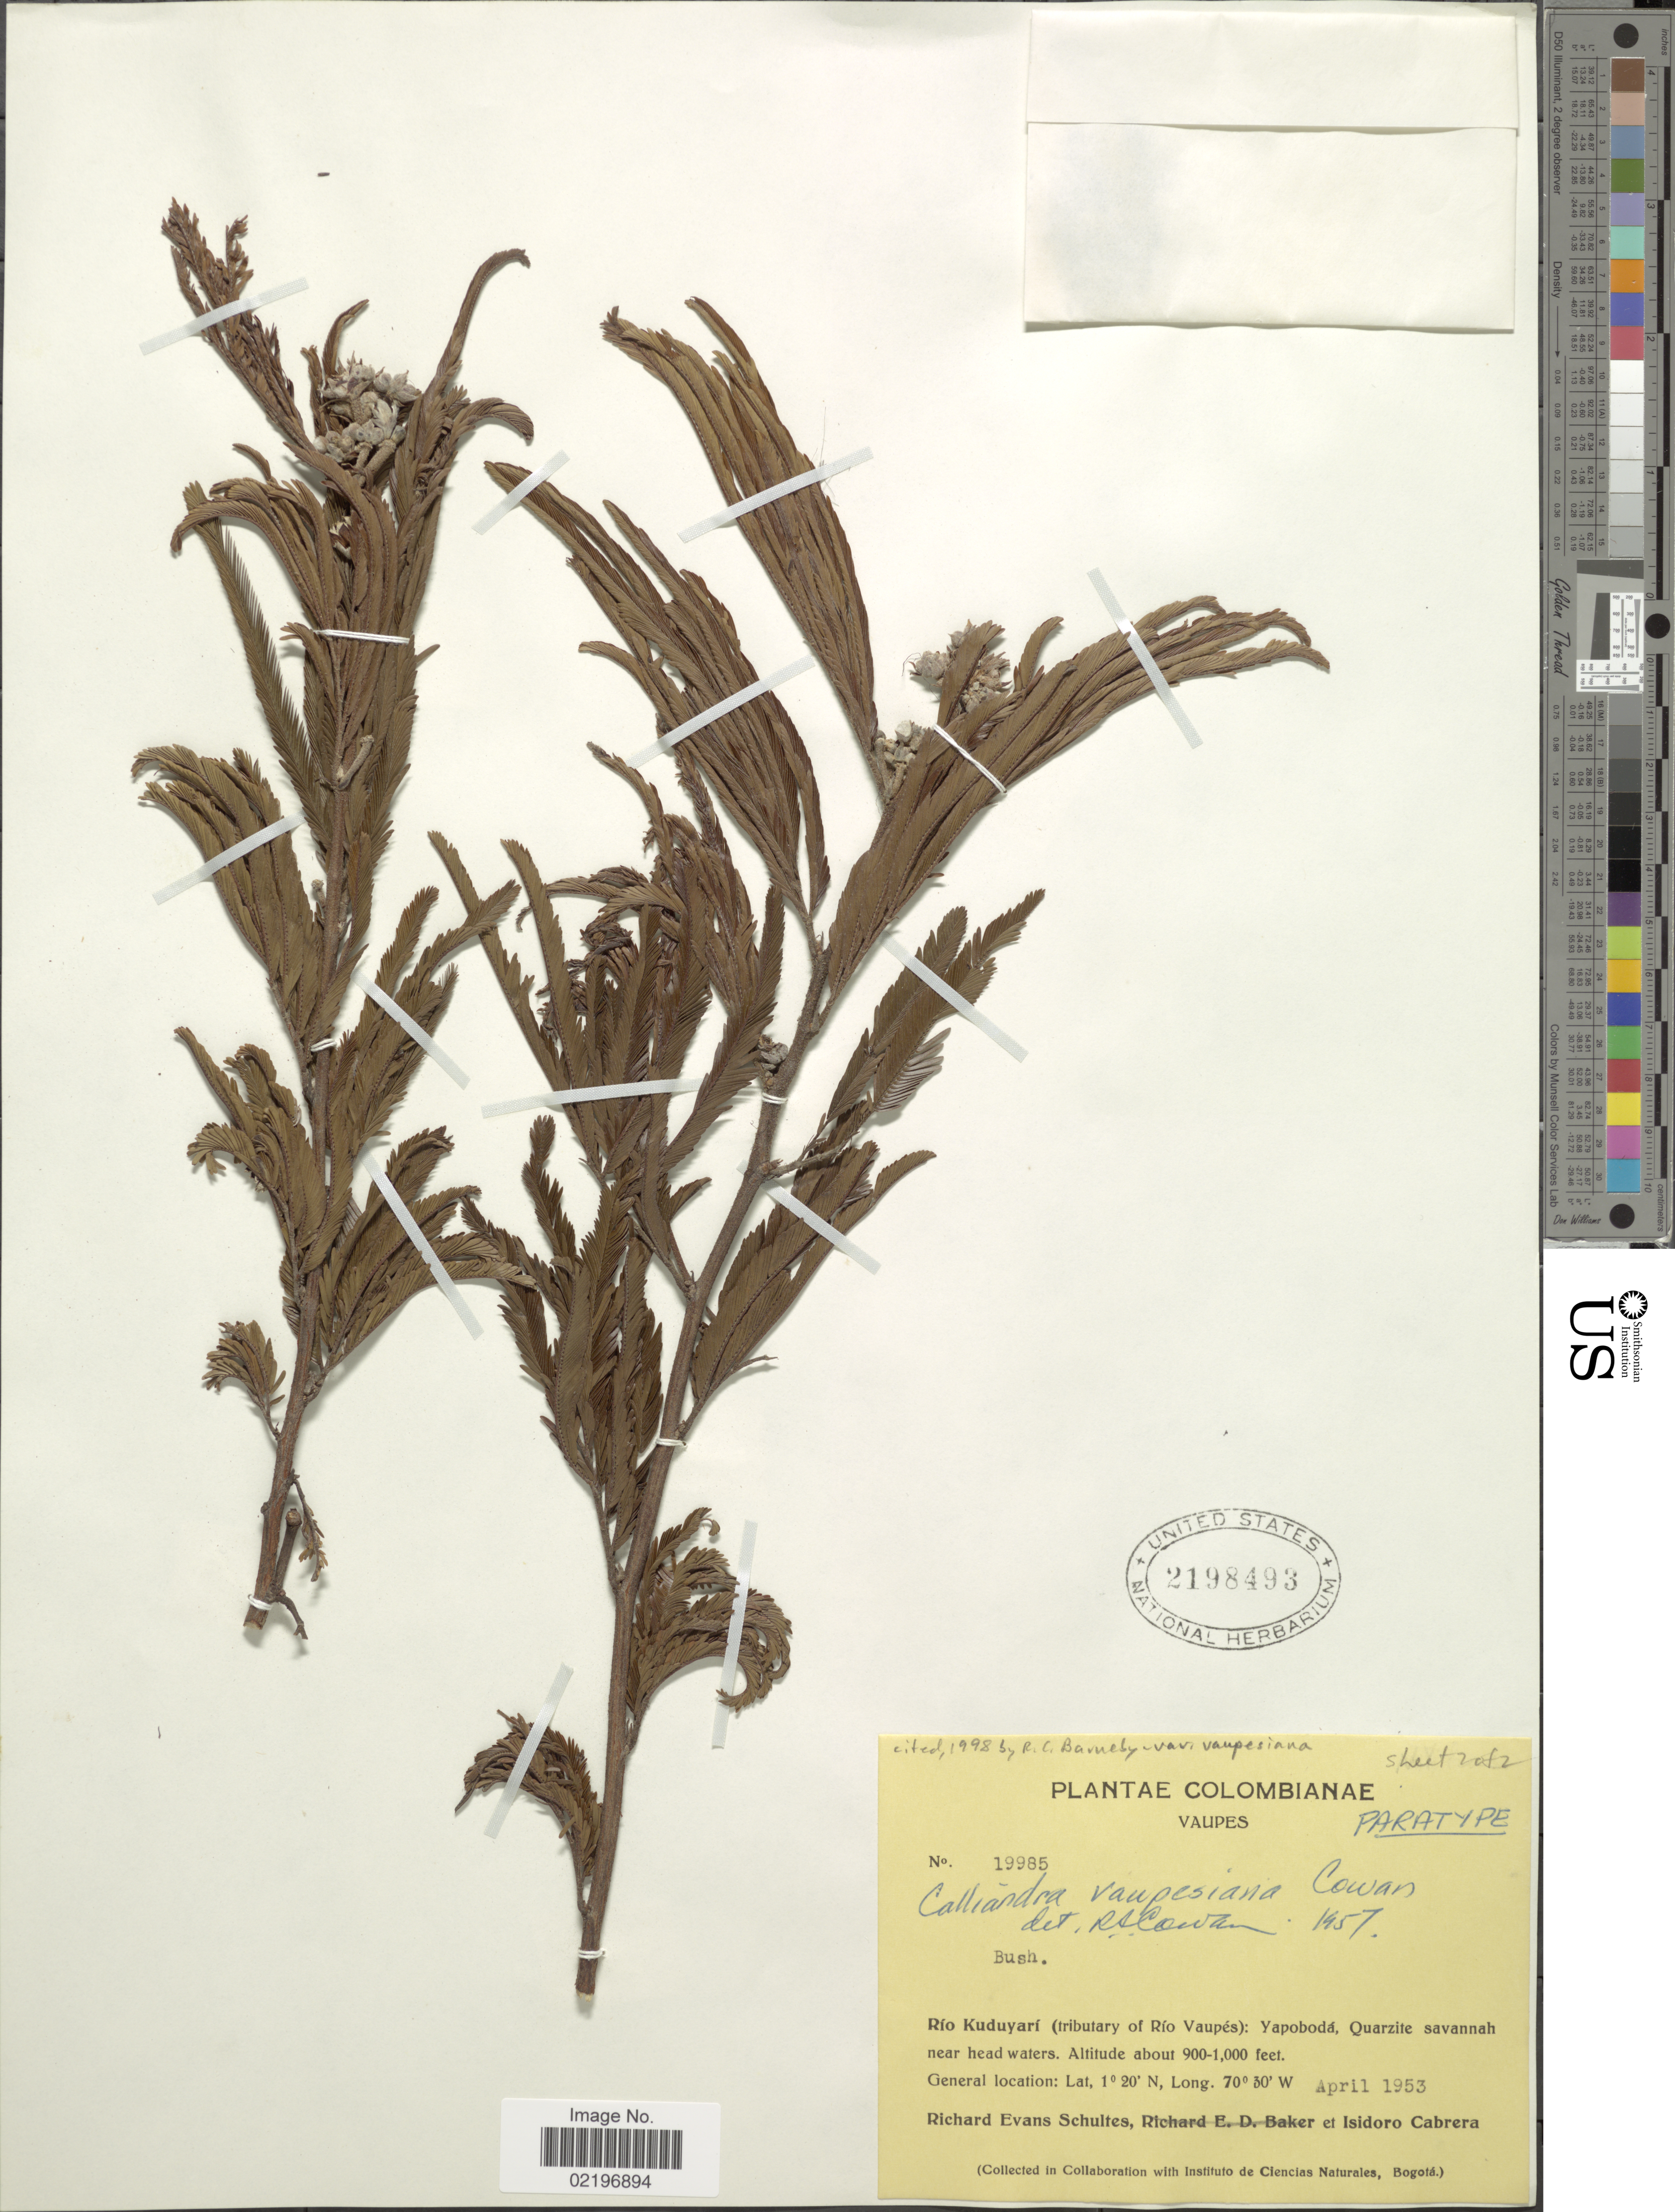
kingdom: Plantae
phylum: Tracheophyta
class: Magnoliopsida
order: Fabales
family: Fabaceae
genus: Calliandra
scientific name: Calliandra vaupesiana var. vaupesiana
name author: R.S. Cowan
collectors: R. E. Schultes & I. Cabrera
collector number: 19985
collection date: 1953-04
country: Colombia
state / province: Vaupés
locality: Colombianae. Rio Kuduyari ( tributary of Rio Vaupes): Yapoboda, Quarzite savannah near head waters.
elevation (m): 274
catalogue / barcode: US 2198493